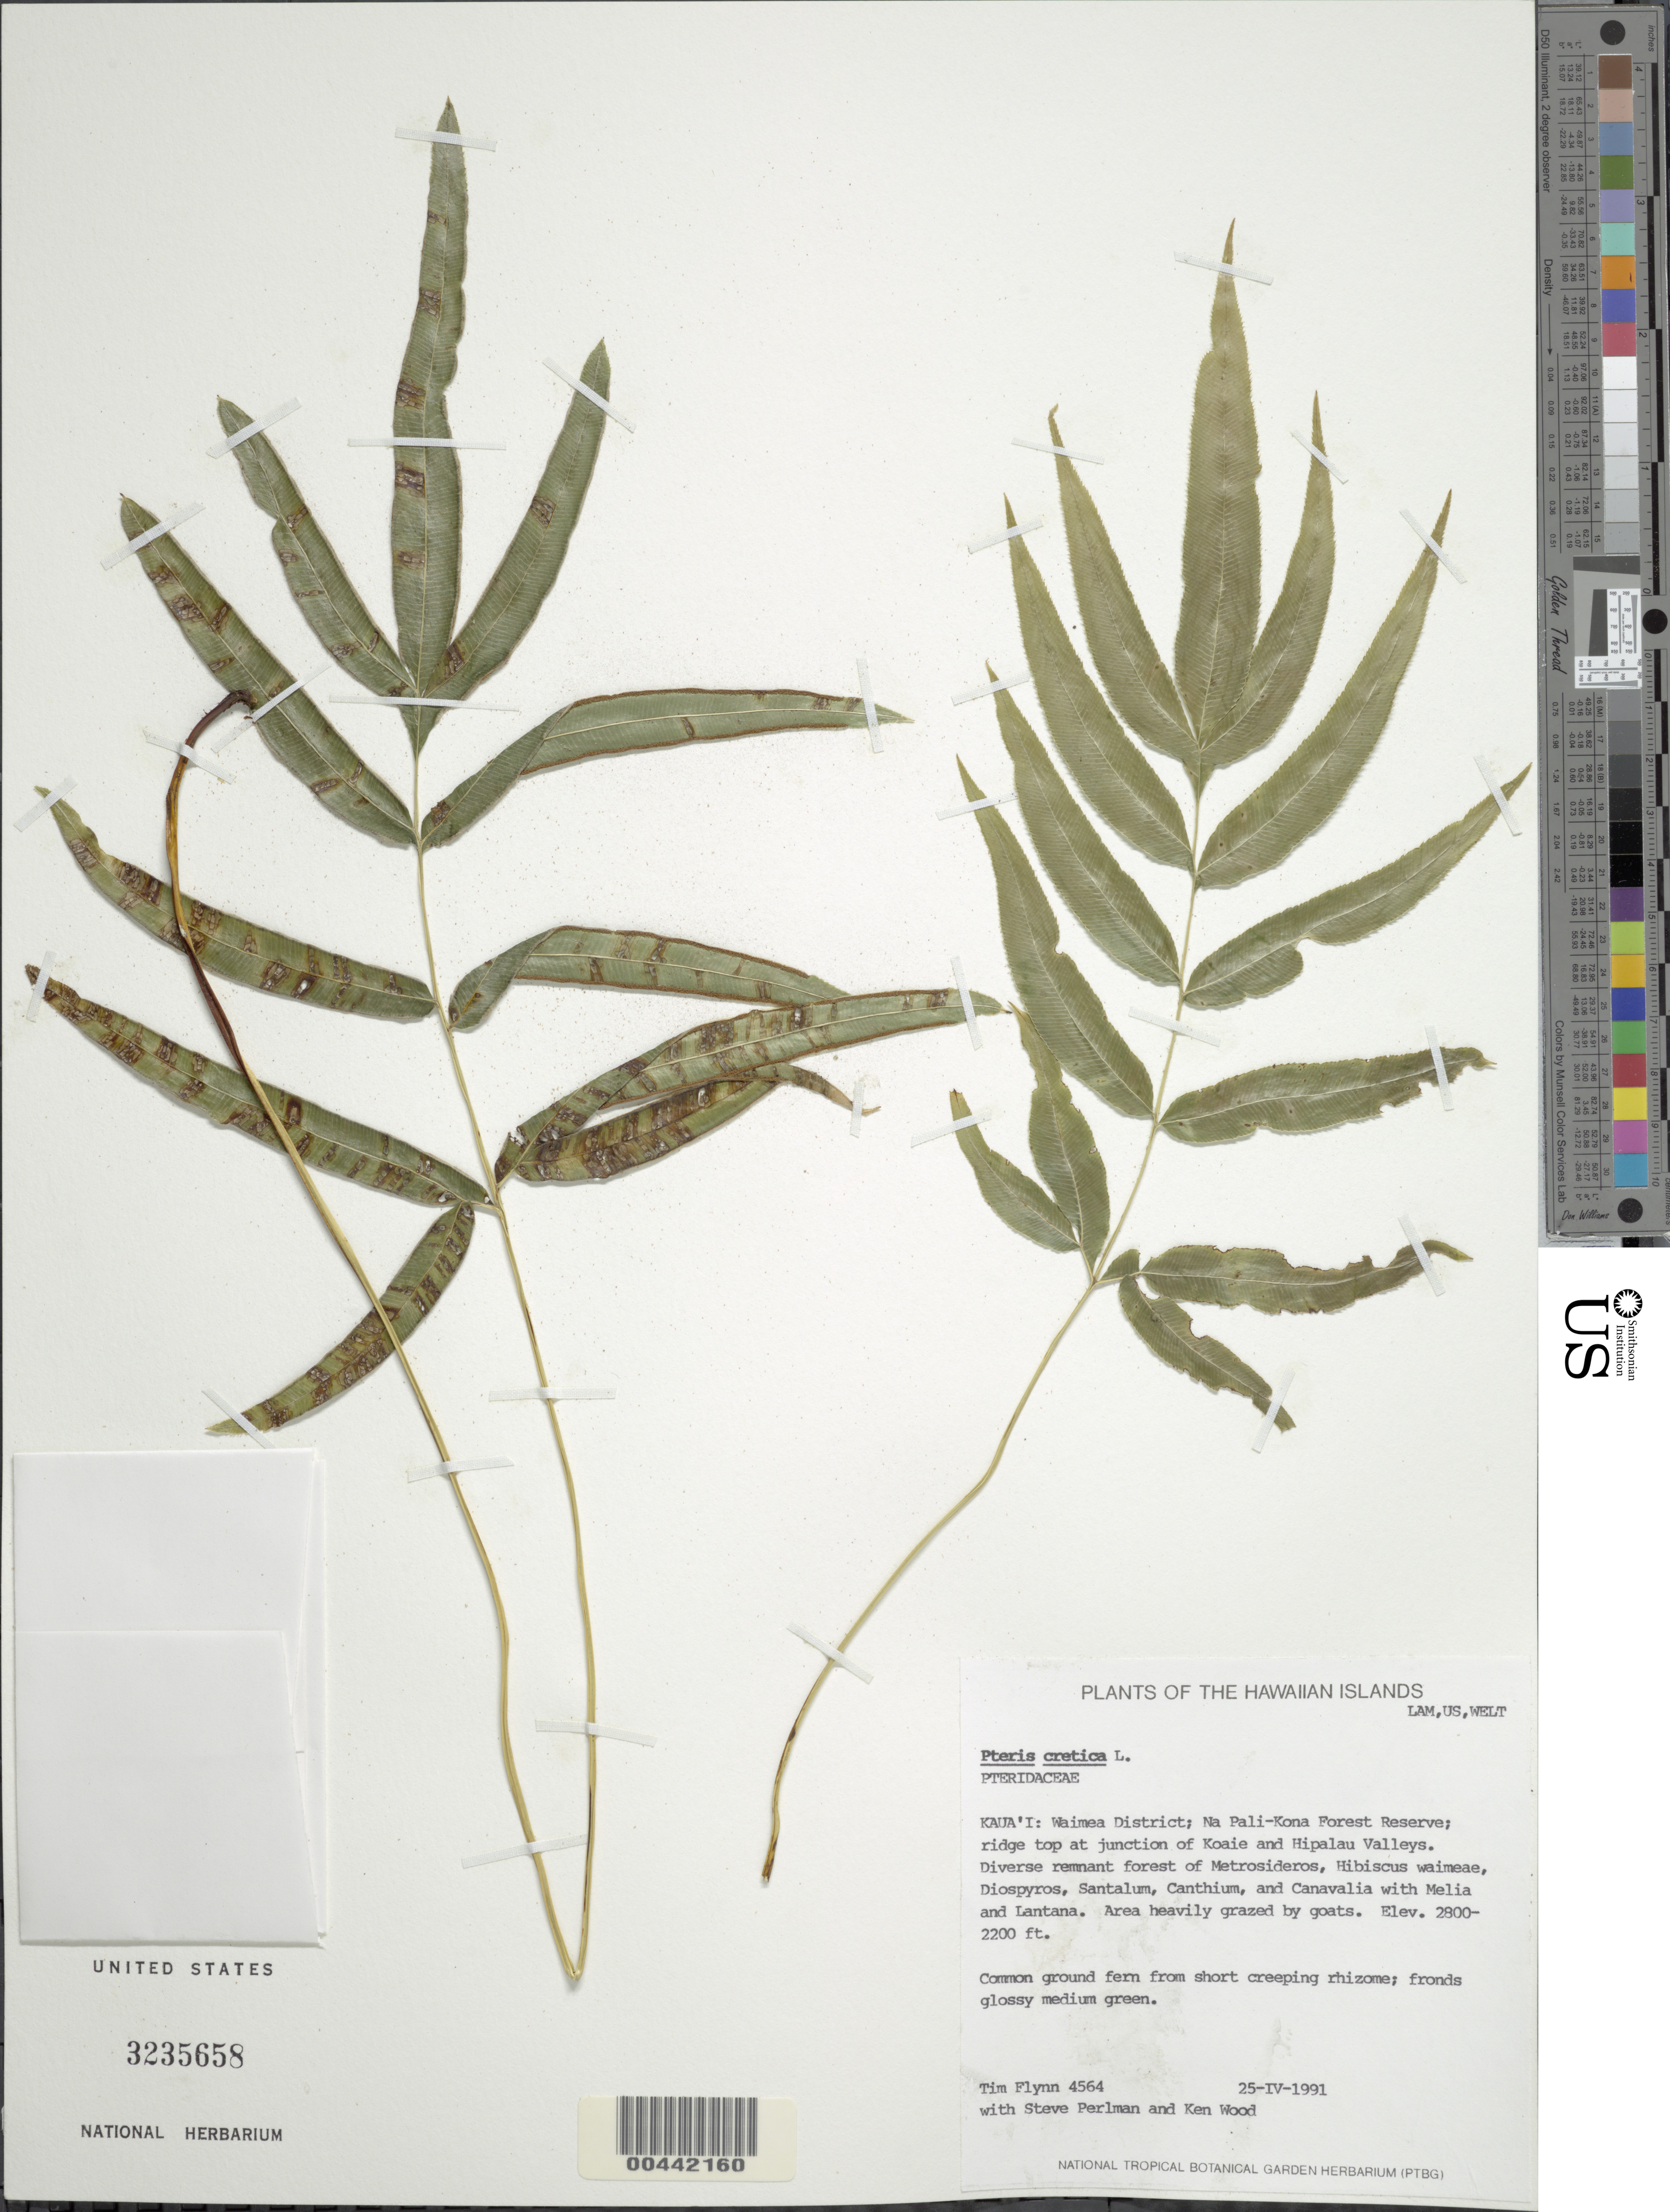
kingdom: Plantae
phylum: Tracheophyta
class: Polypodiopsida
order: Polypodiales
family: Pteridaceae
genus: Pteris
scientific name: Pteris cretica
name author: L.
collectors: T. W. Flynn, S. P. Perlman & K. Wood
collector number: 4564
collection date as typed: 25 Apr 1991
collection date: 1991-04-25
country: United States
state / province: Hawaii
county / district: Kauai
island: Kaua'i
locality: Waimea Dist., Na Pali-Kona Forest Reserve, ridge top at junction of Koaie and Hipalau Valleys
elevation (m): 853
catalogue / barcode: US 3235658